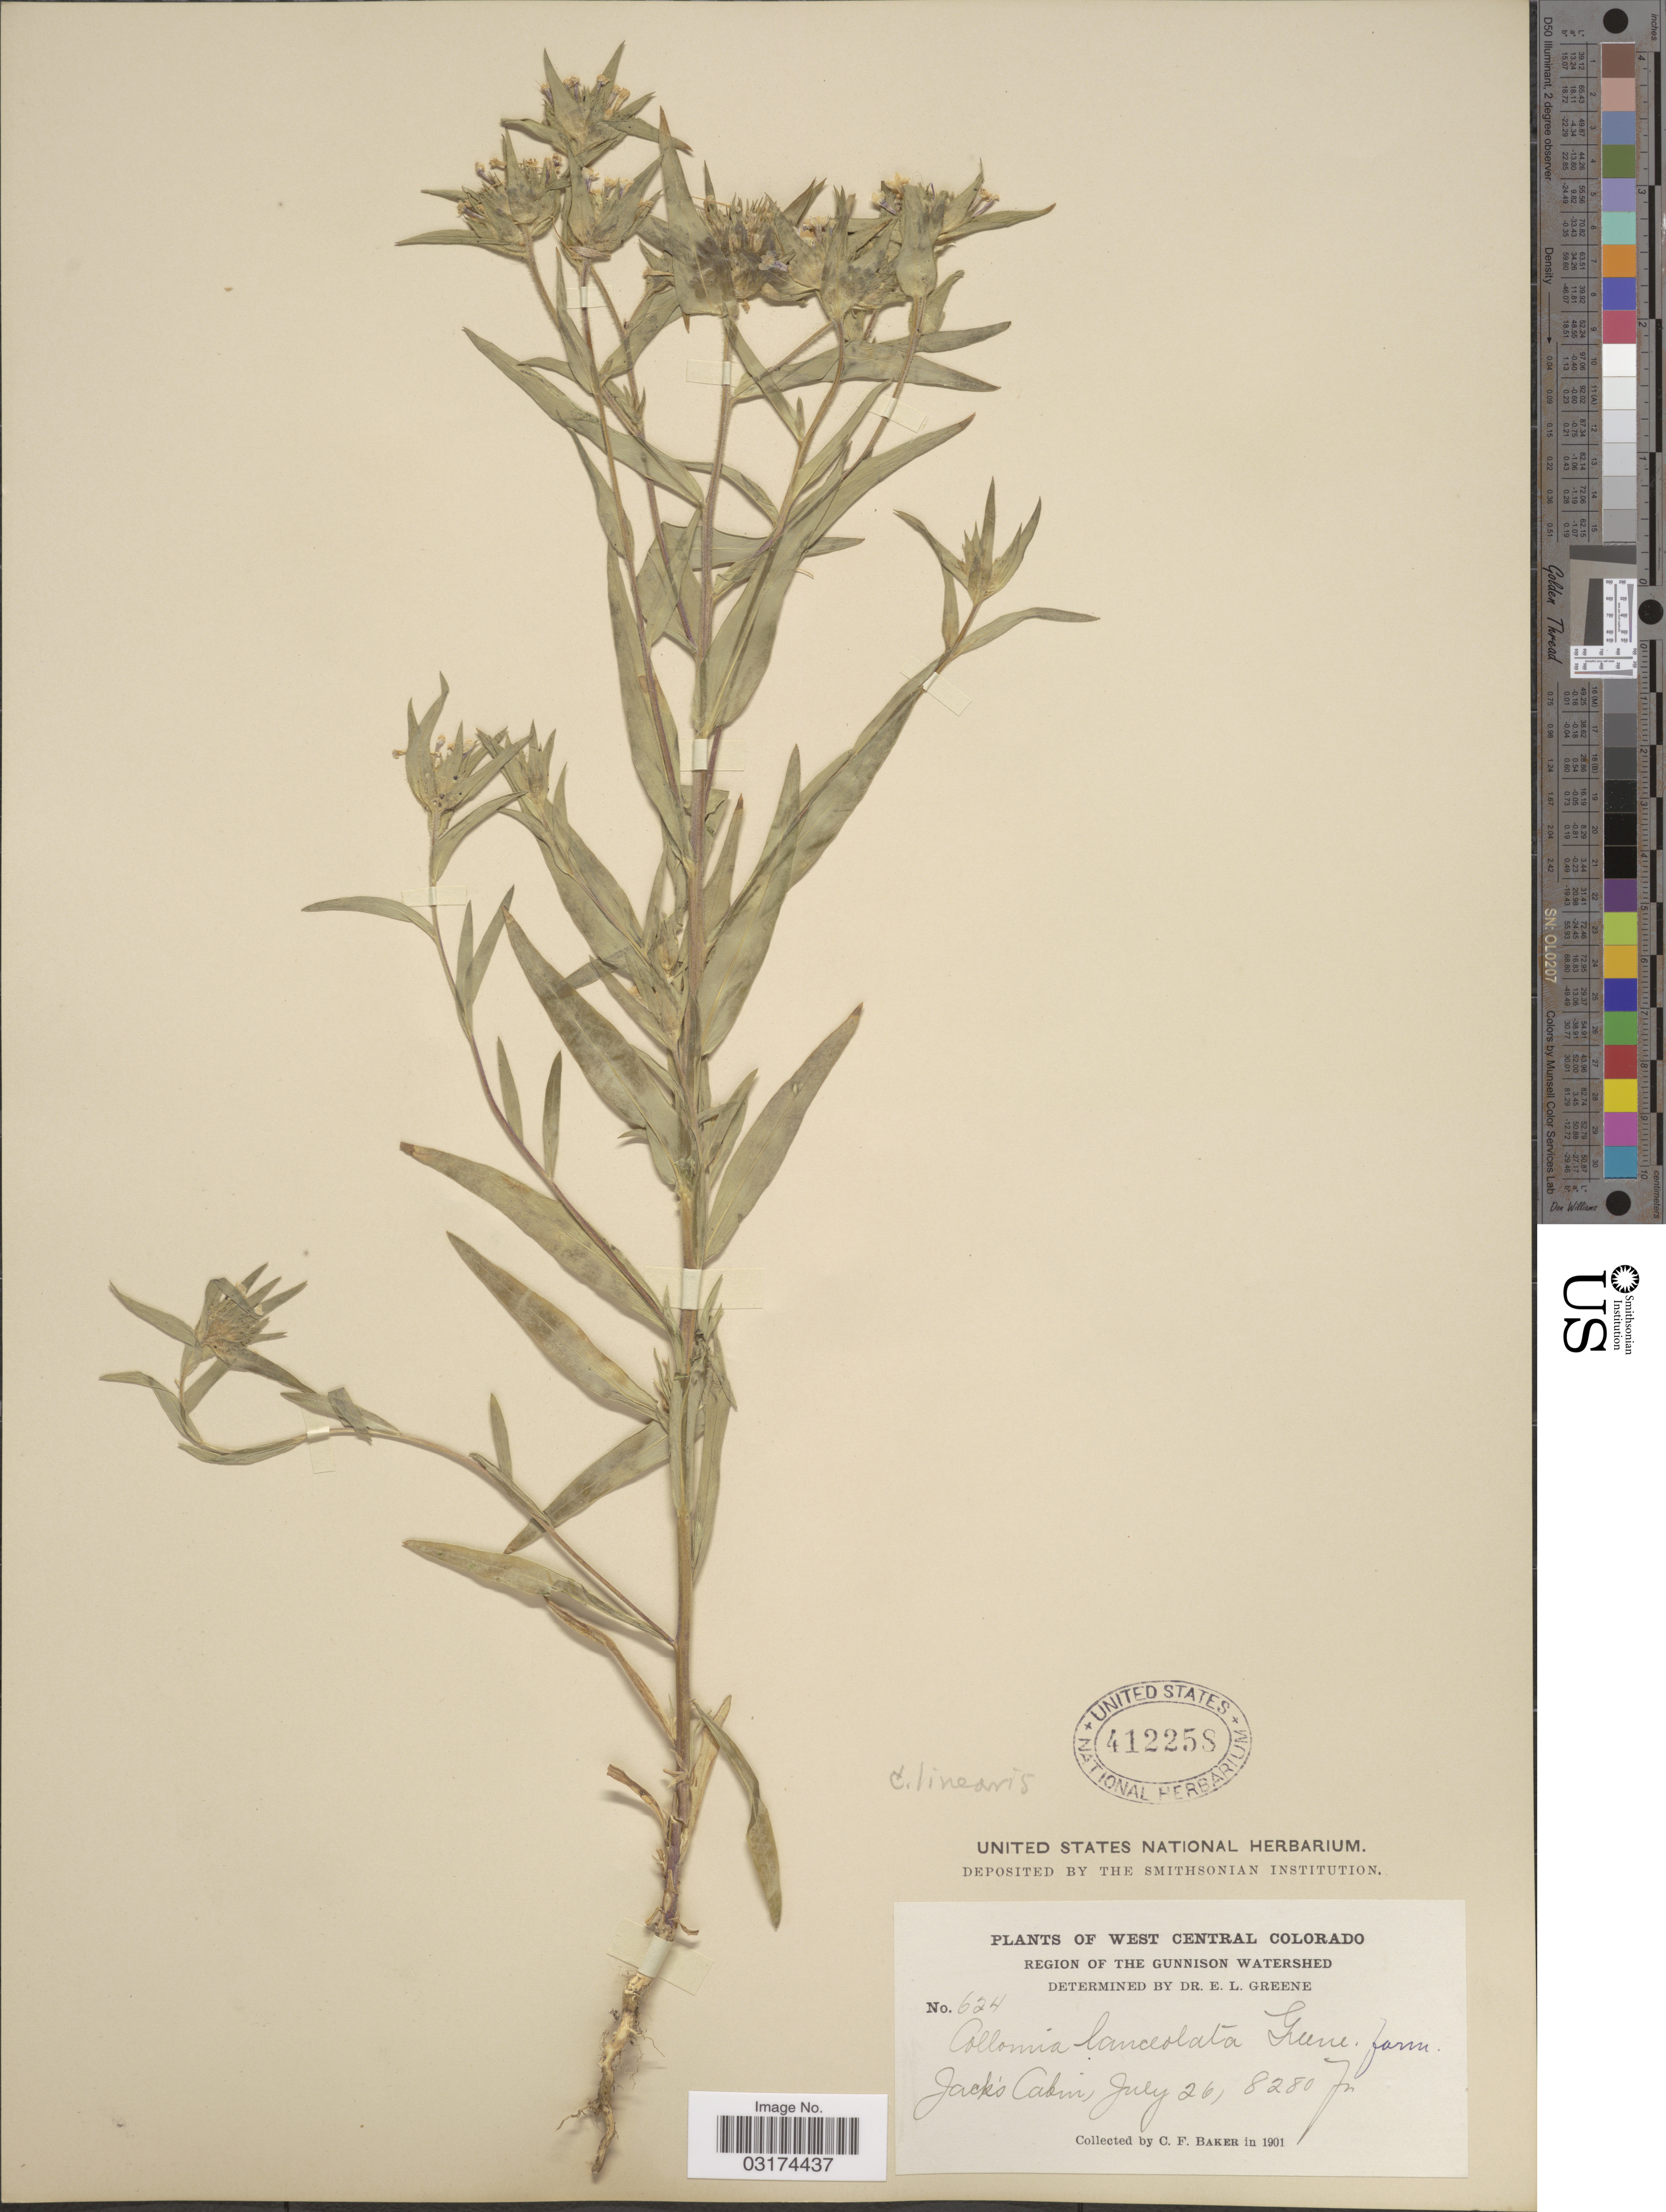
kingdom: Plantae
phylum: Tracheophyta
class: Magnoliopsida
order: Ericales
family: Polemoniaceae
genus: Collomia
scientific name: Collomia linearis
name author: Nutt.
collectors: C. F. Baker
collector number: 624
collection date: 1901-07-26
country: United States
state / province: Colorado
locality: West Central Colorado. Region of the Gunnison Watershed. Jack's Cabin.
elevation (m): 2524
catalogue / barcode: US 412258